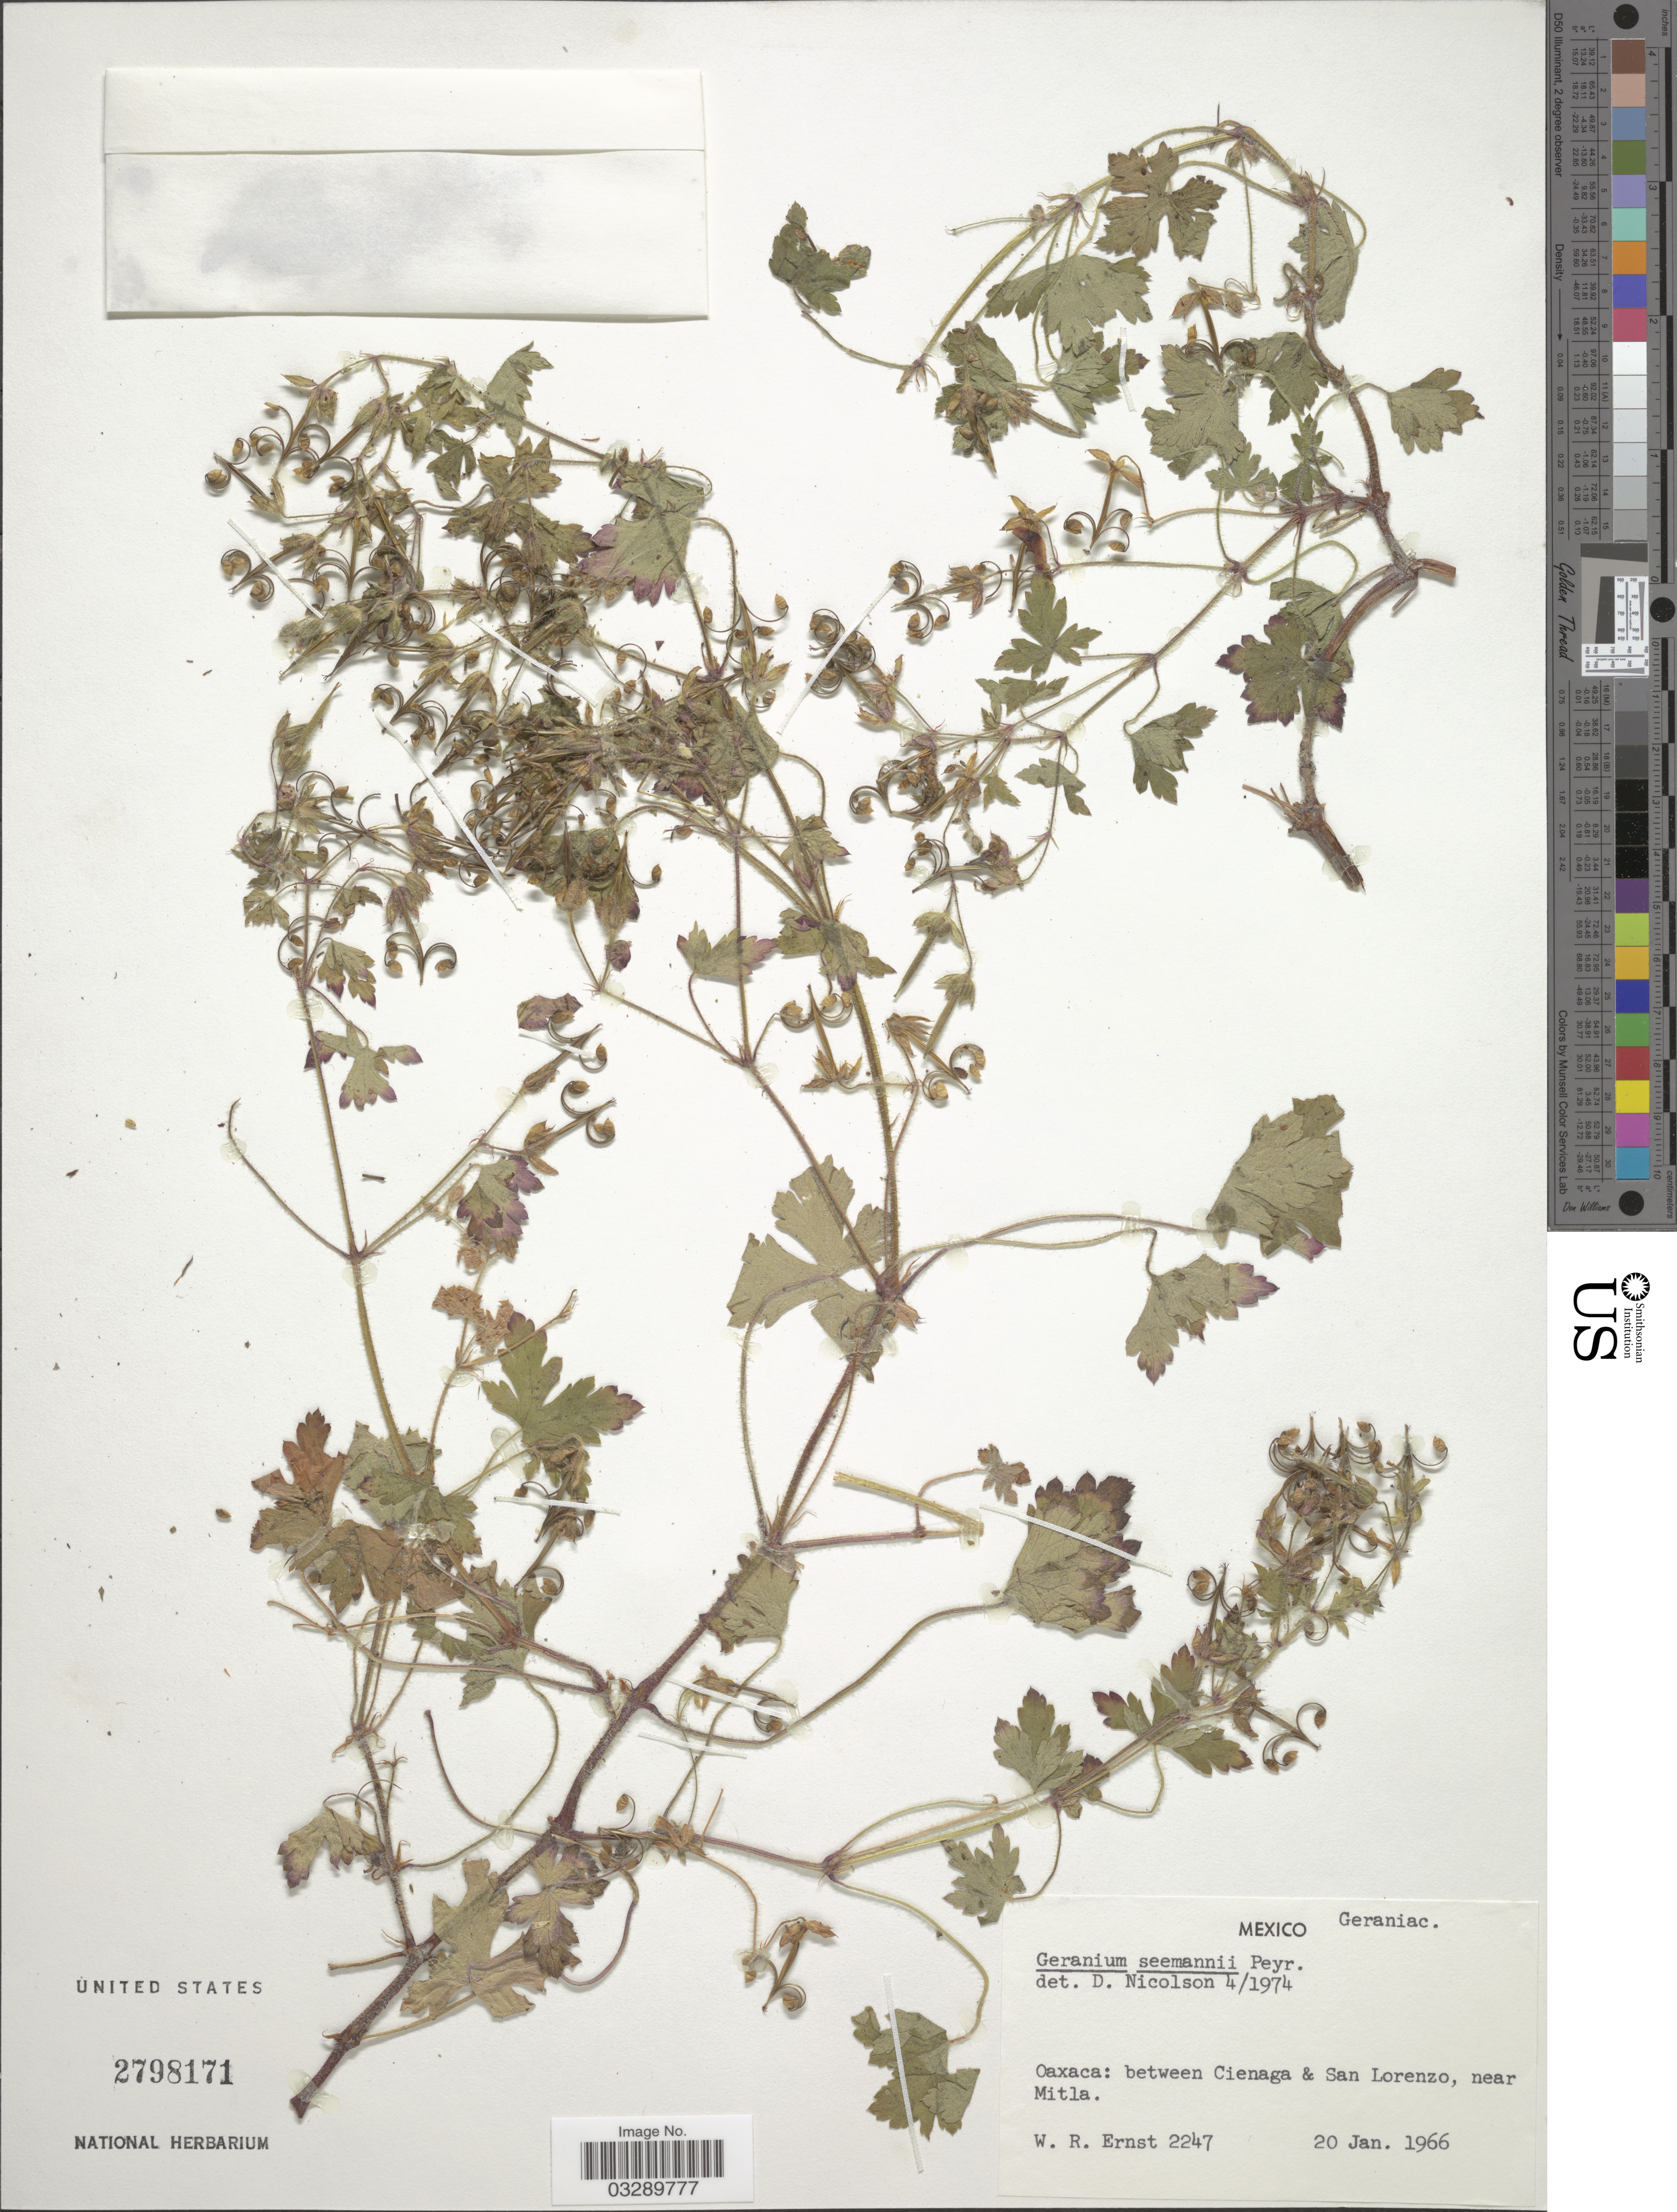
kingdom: Plantae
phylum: Tracheophyta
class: Magnoliopsida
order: Geraniales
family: Geraniaceae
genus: Geranium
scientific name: Geranium seemannii subsp. seemannii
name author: Peyr.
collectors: W. R. Ernst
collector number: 2247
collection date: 1966-01-20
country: Mexico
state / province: Oaxaca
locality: Between Cienaga & San Lorenzo, near Mitla.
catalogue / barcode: US 2798171